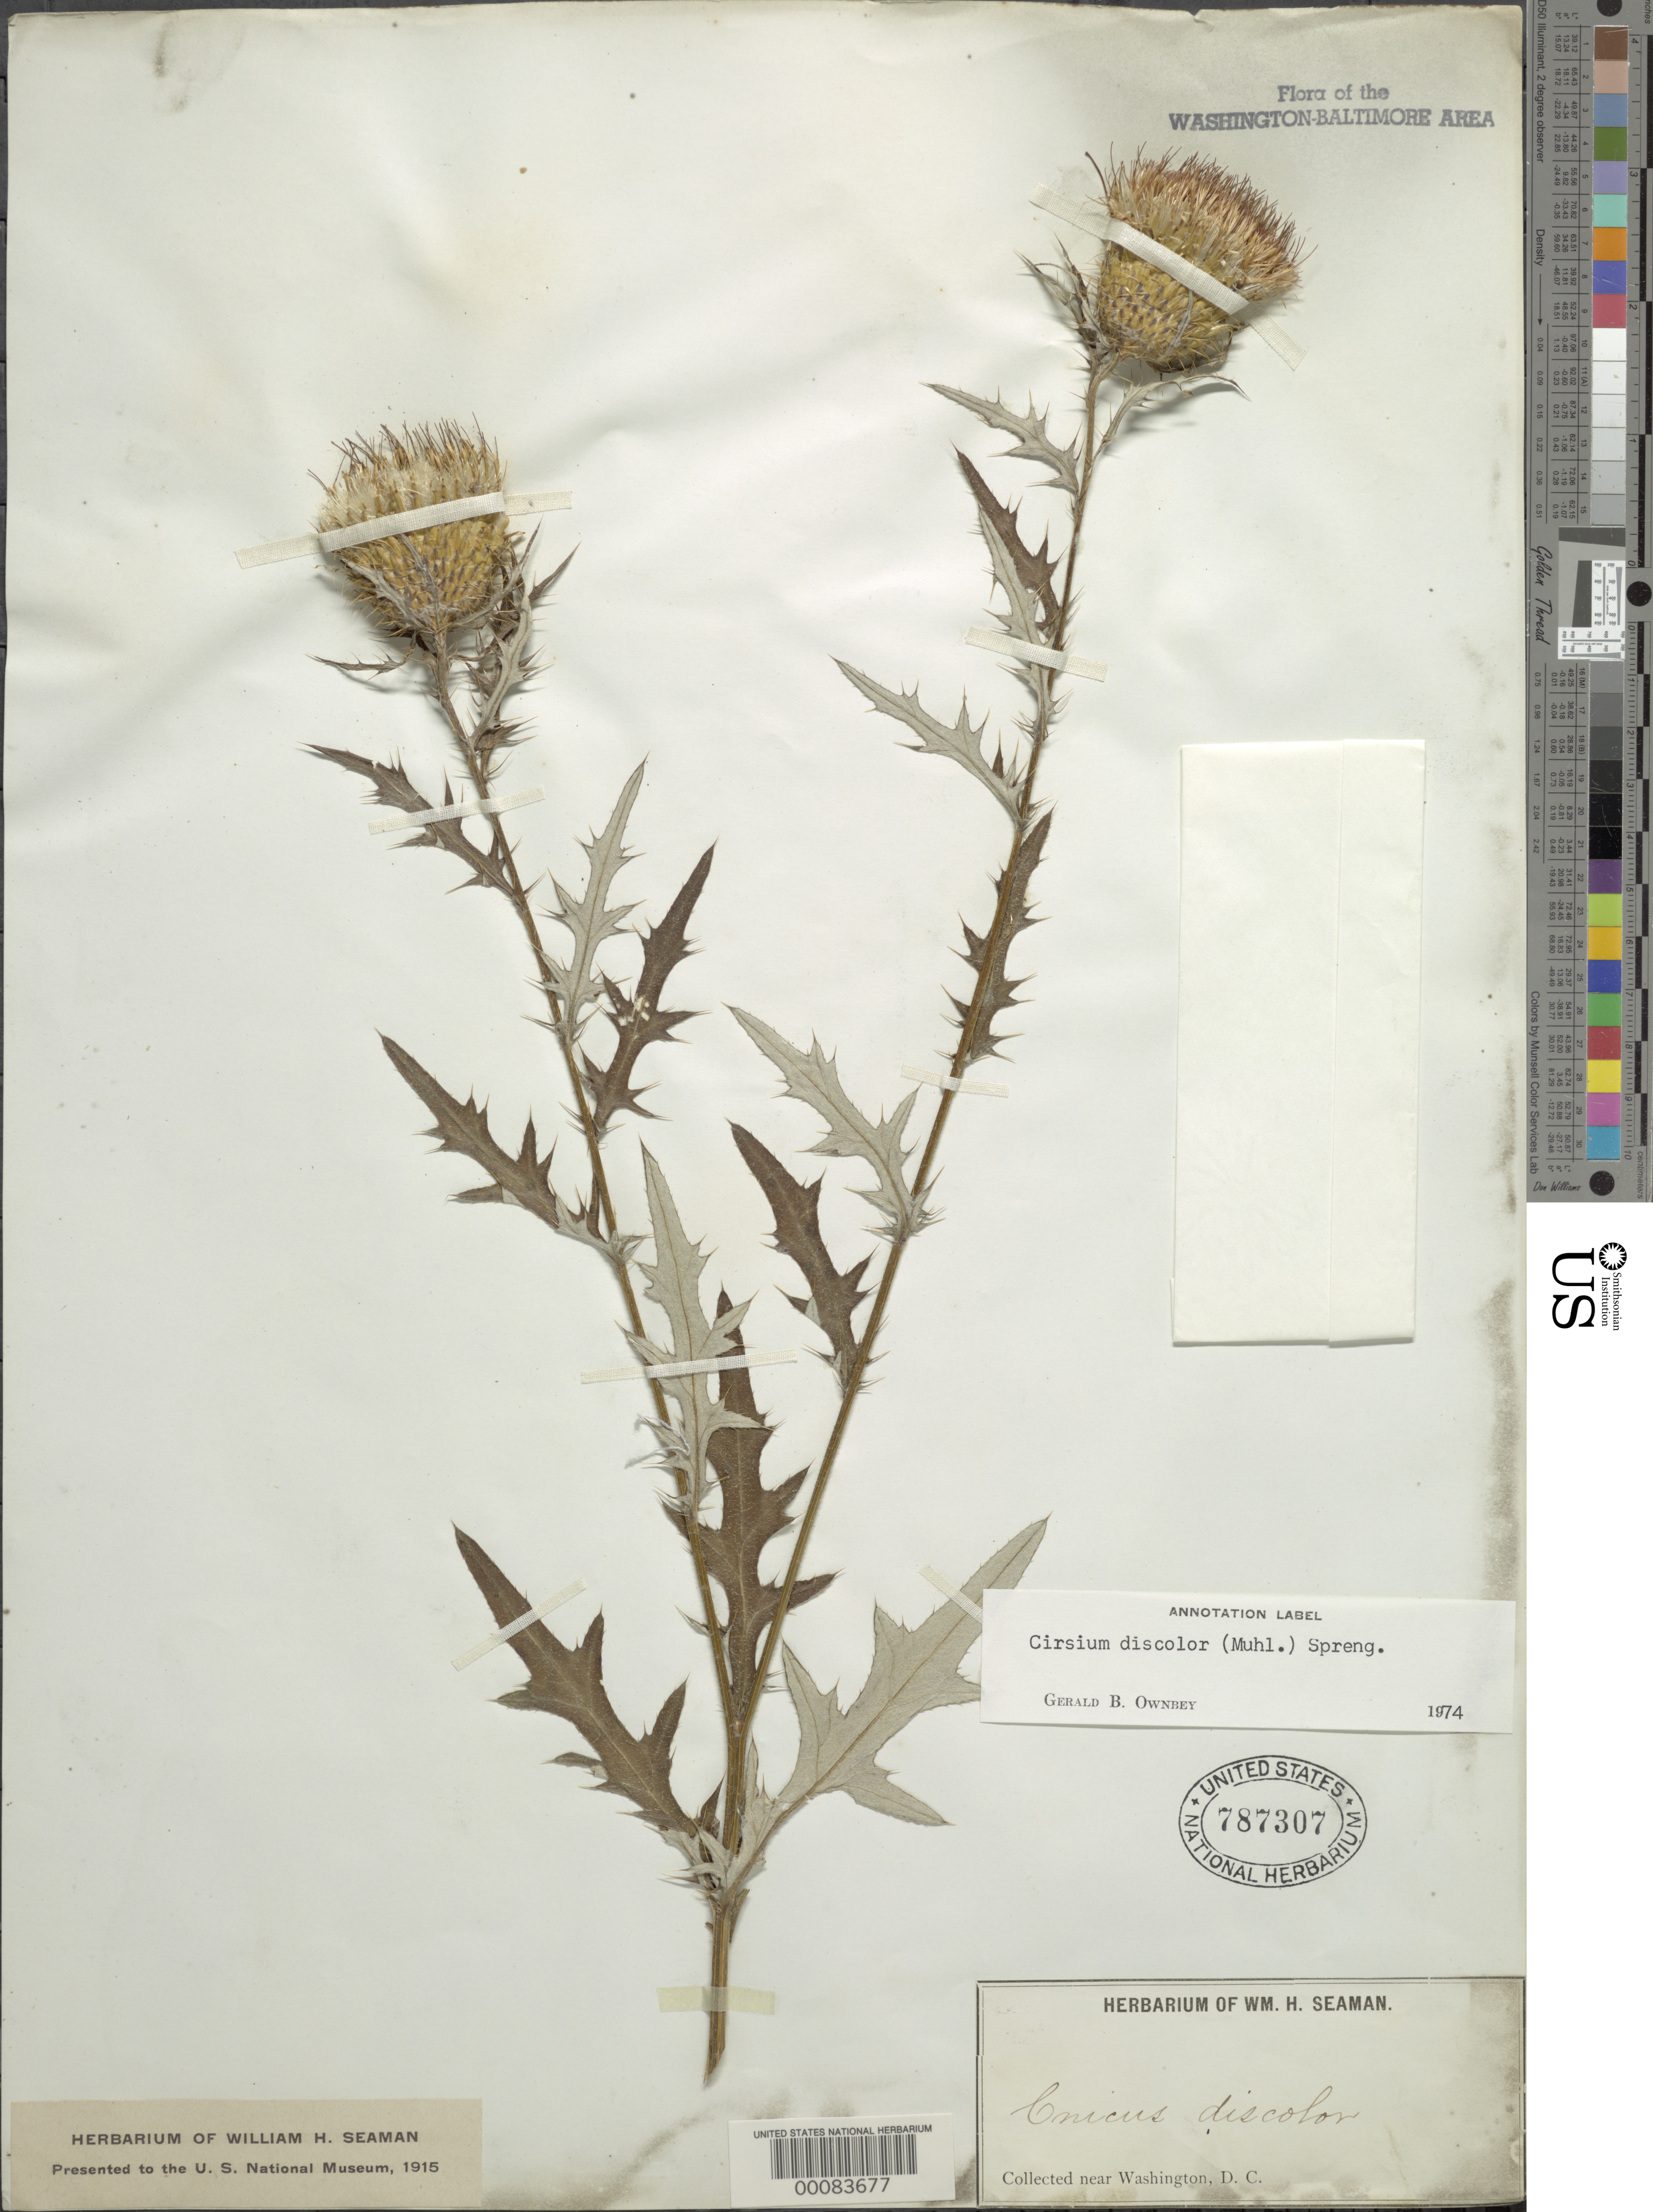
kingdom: Plantae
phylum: Tracheophyta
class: Magnoliopsida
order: Asterales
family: Asteraceae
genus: Cirsium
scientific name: Cirsium discolor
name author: (Muhl. ex Willd.) Spreng.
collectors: W. Seaman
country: United States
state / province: District of Columbia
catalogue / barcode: US 787307